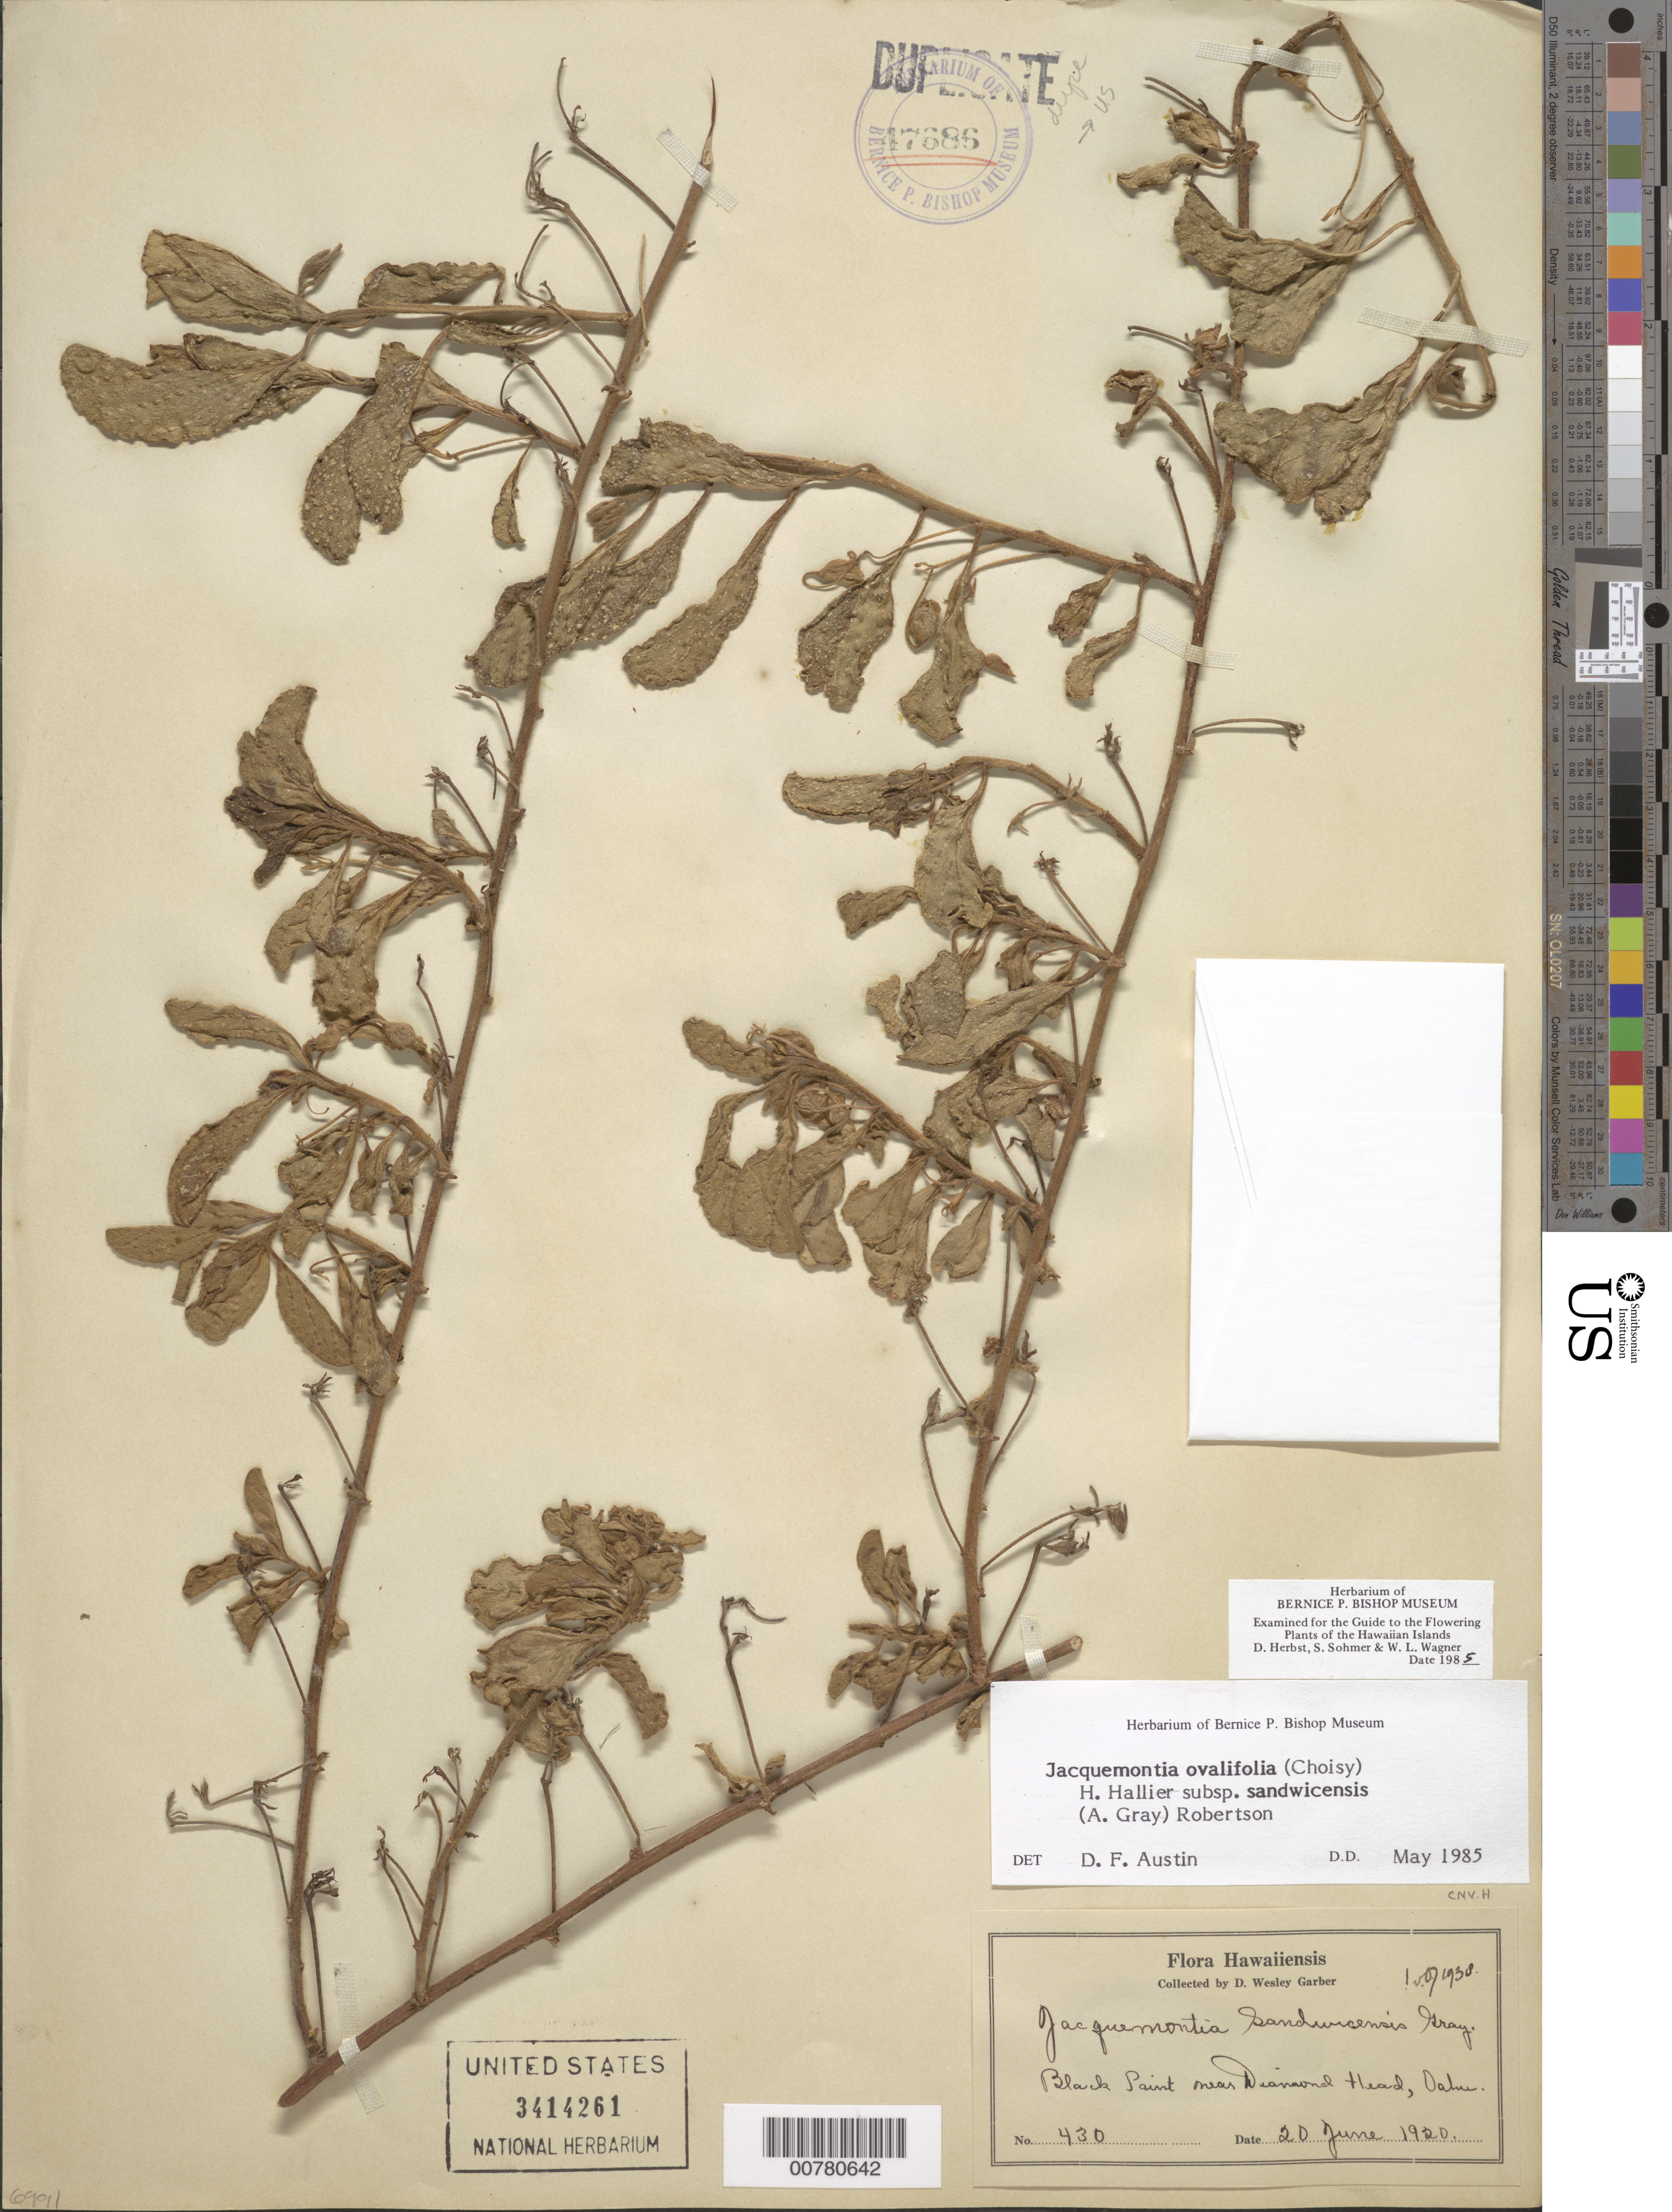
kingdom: Plantae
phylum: Tracheophyta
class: Magnoliopsida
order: Solanales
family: Convolvulaceae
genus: Jacquemontia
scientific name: Jacquemontia sandwicensis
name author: A. Gray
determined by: Wagner, W. L.; Herbst, D. R.; Sohmer, S. H.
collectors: D. W. Garber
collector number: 430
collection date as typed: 20 Jun 1920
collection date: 1920-06-20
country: United States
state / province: Hawaii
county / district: Honolulu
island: Oahu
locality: Black Point near Diamond Head.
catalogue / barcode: US 3414261